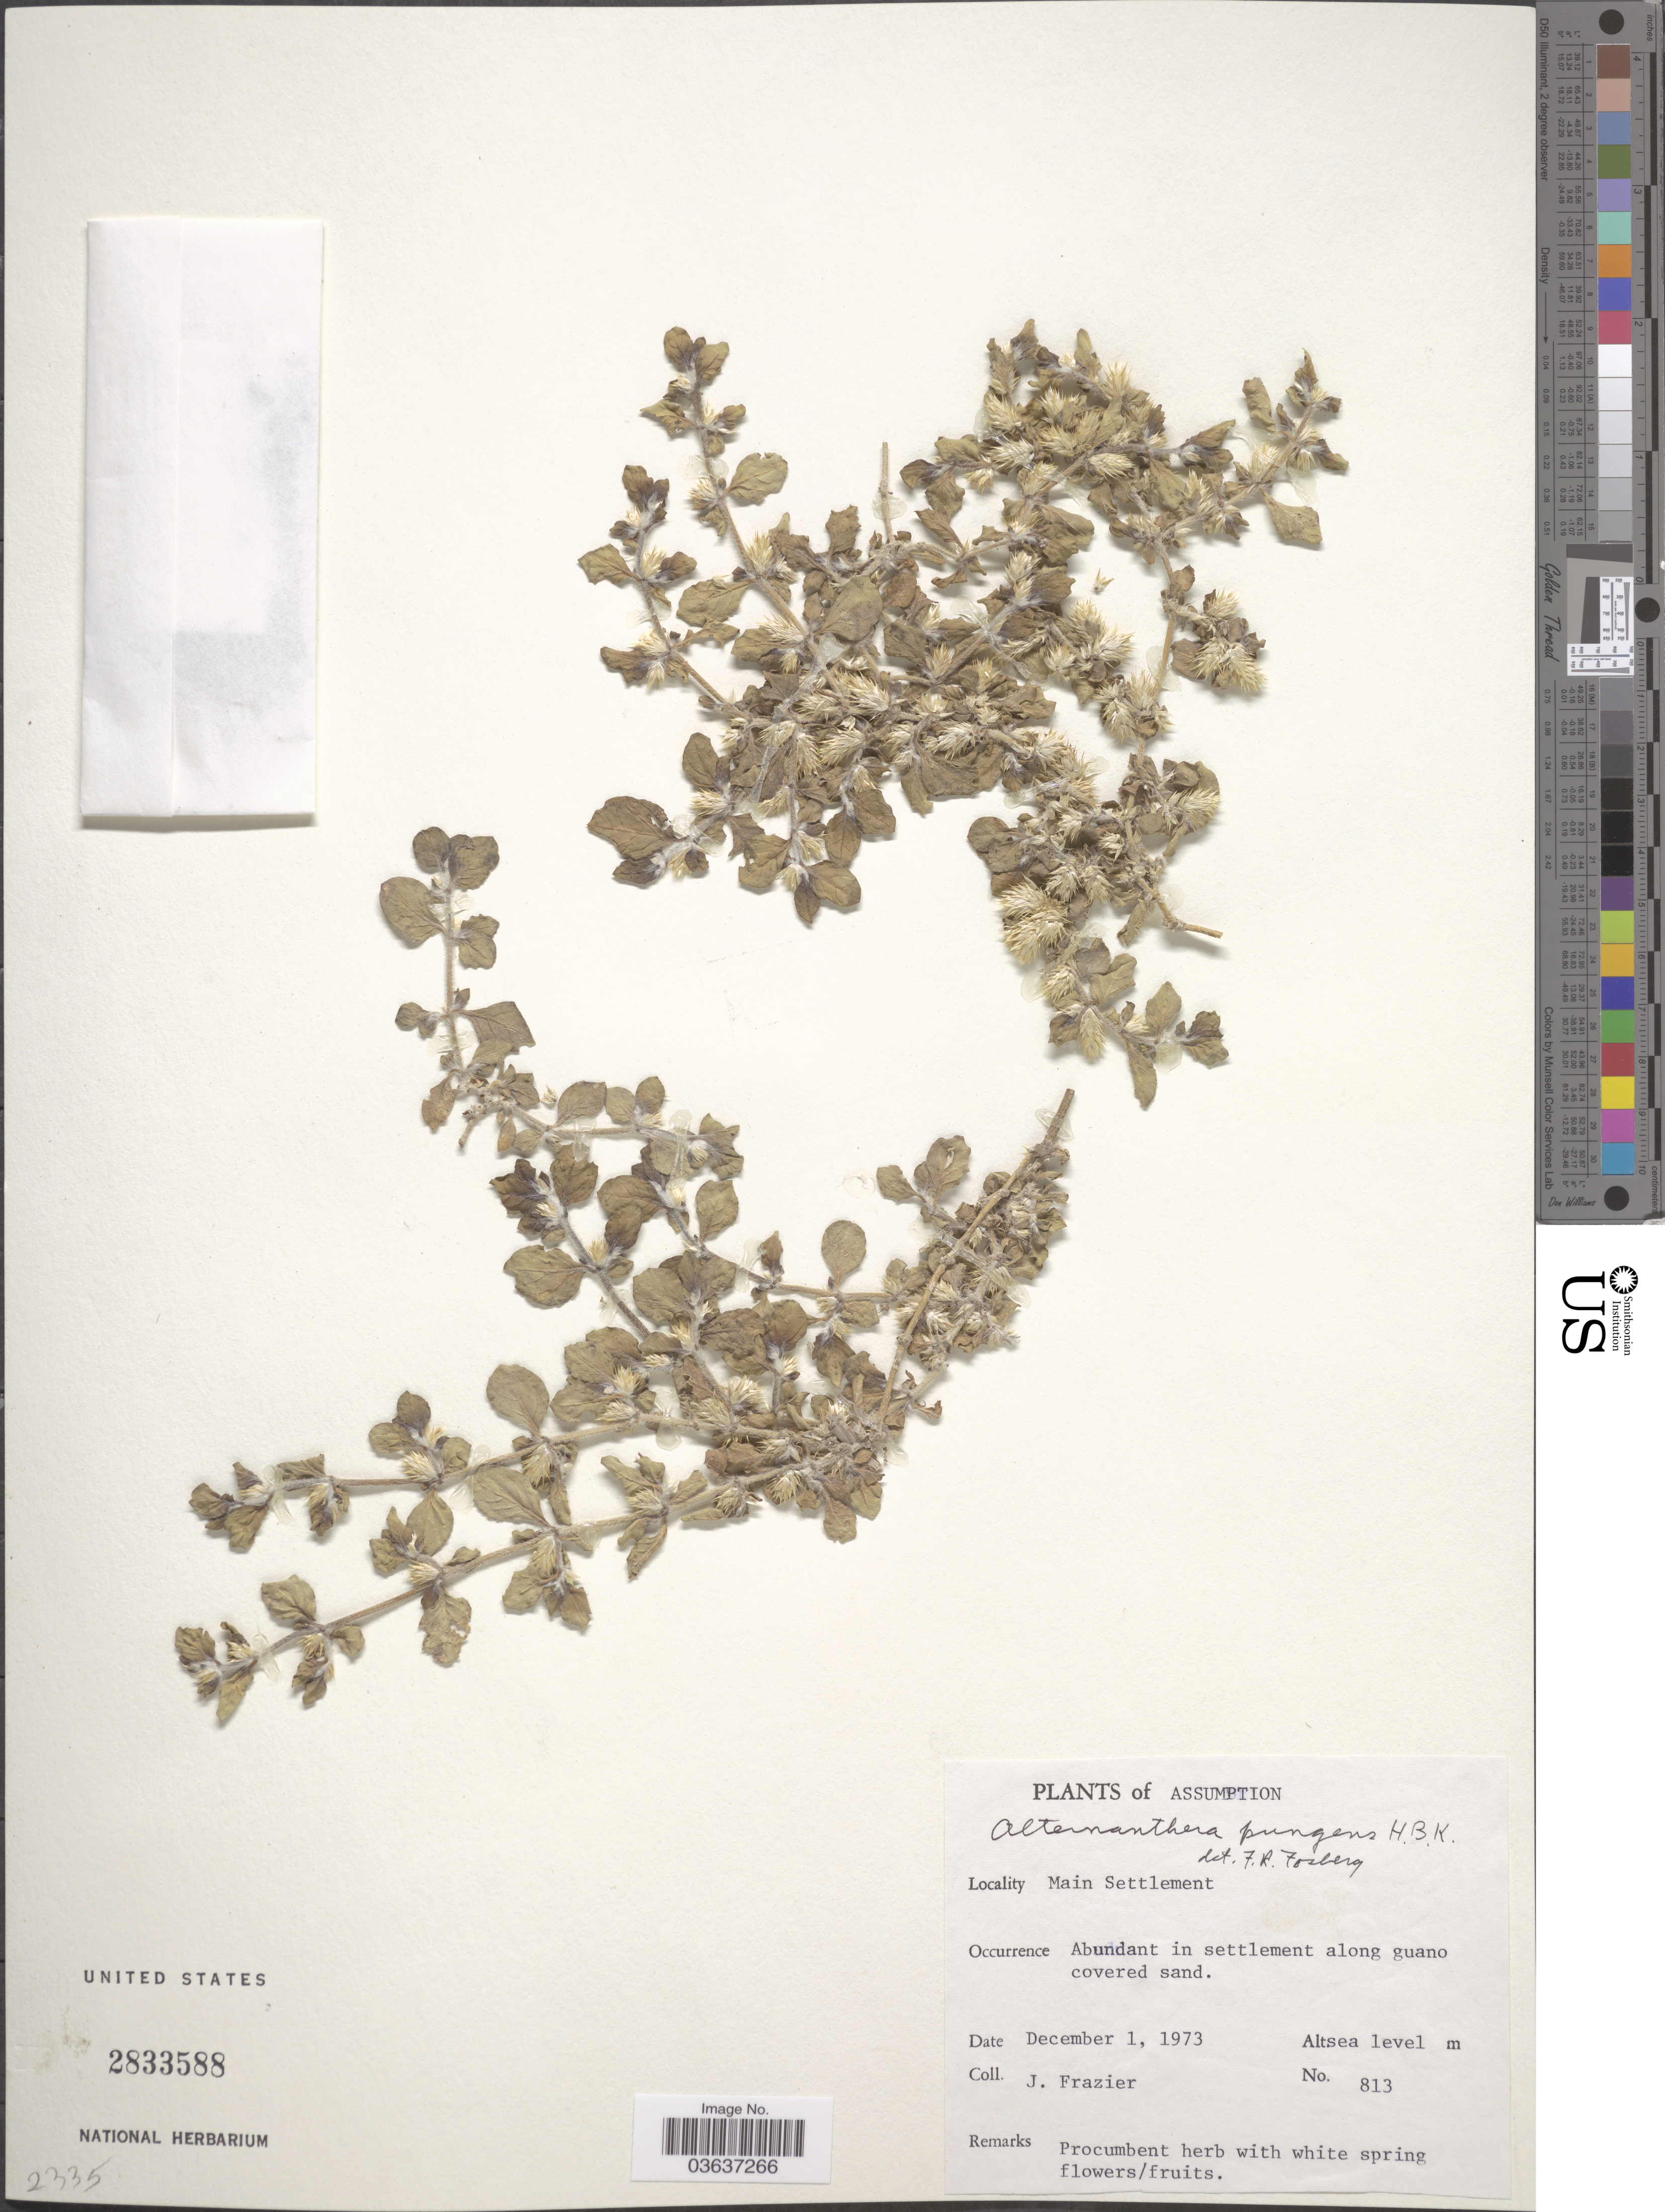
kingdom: Plantae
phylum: Tracheophyta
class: Magnoliopsida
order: Caryophyllales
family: Amaranthaceae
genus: Alternanthera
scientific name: Alternanthera pungens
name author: Kunth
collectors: J. Frazier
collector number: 813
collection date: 1973-12-01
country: Seychelles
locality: Assumption. Main Settlement.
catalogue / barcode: US 2833588